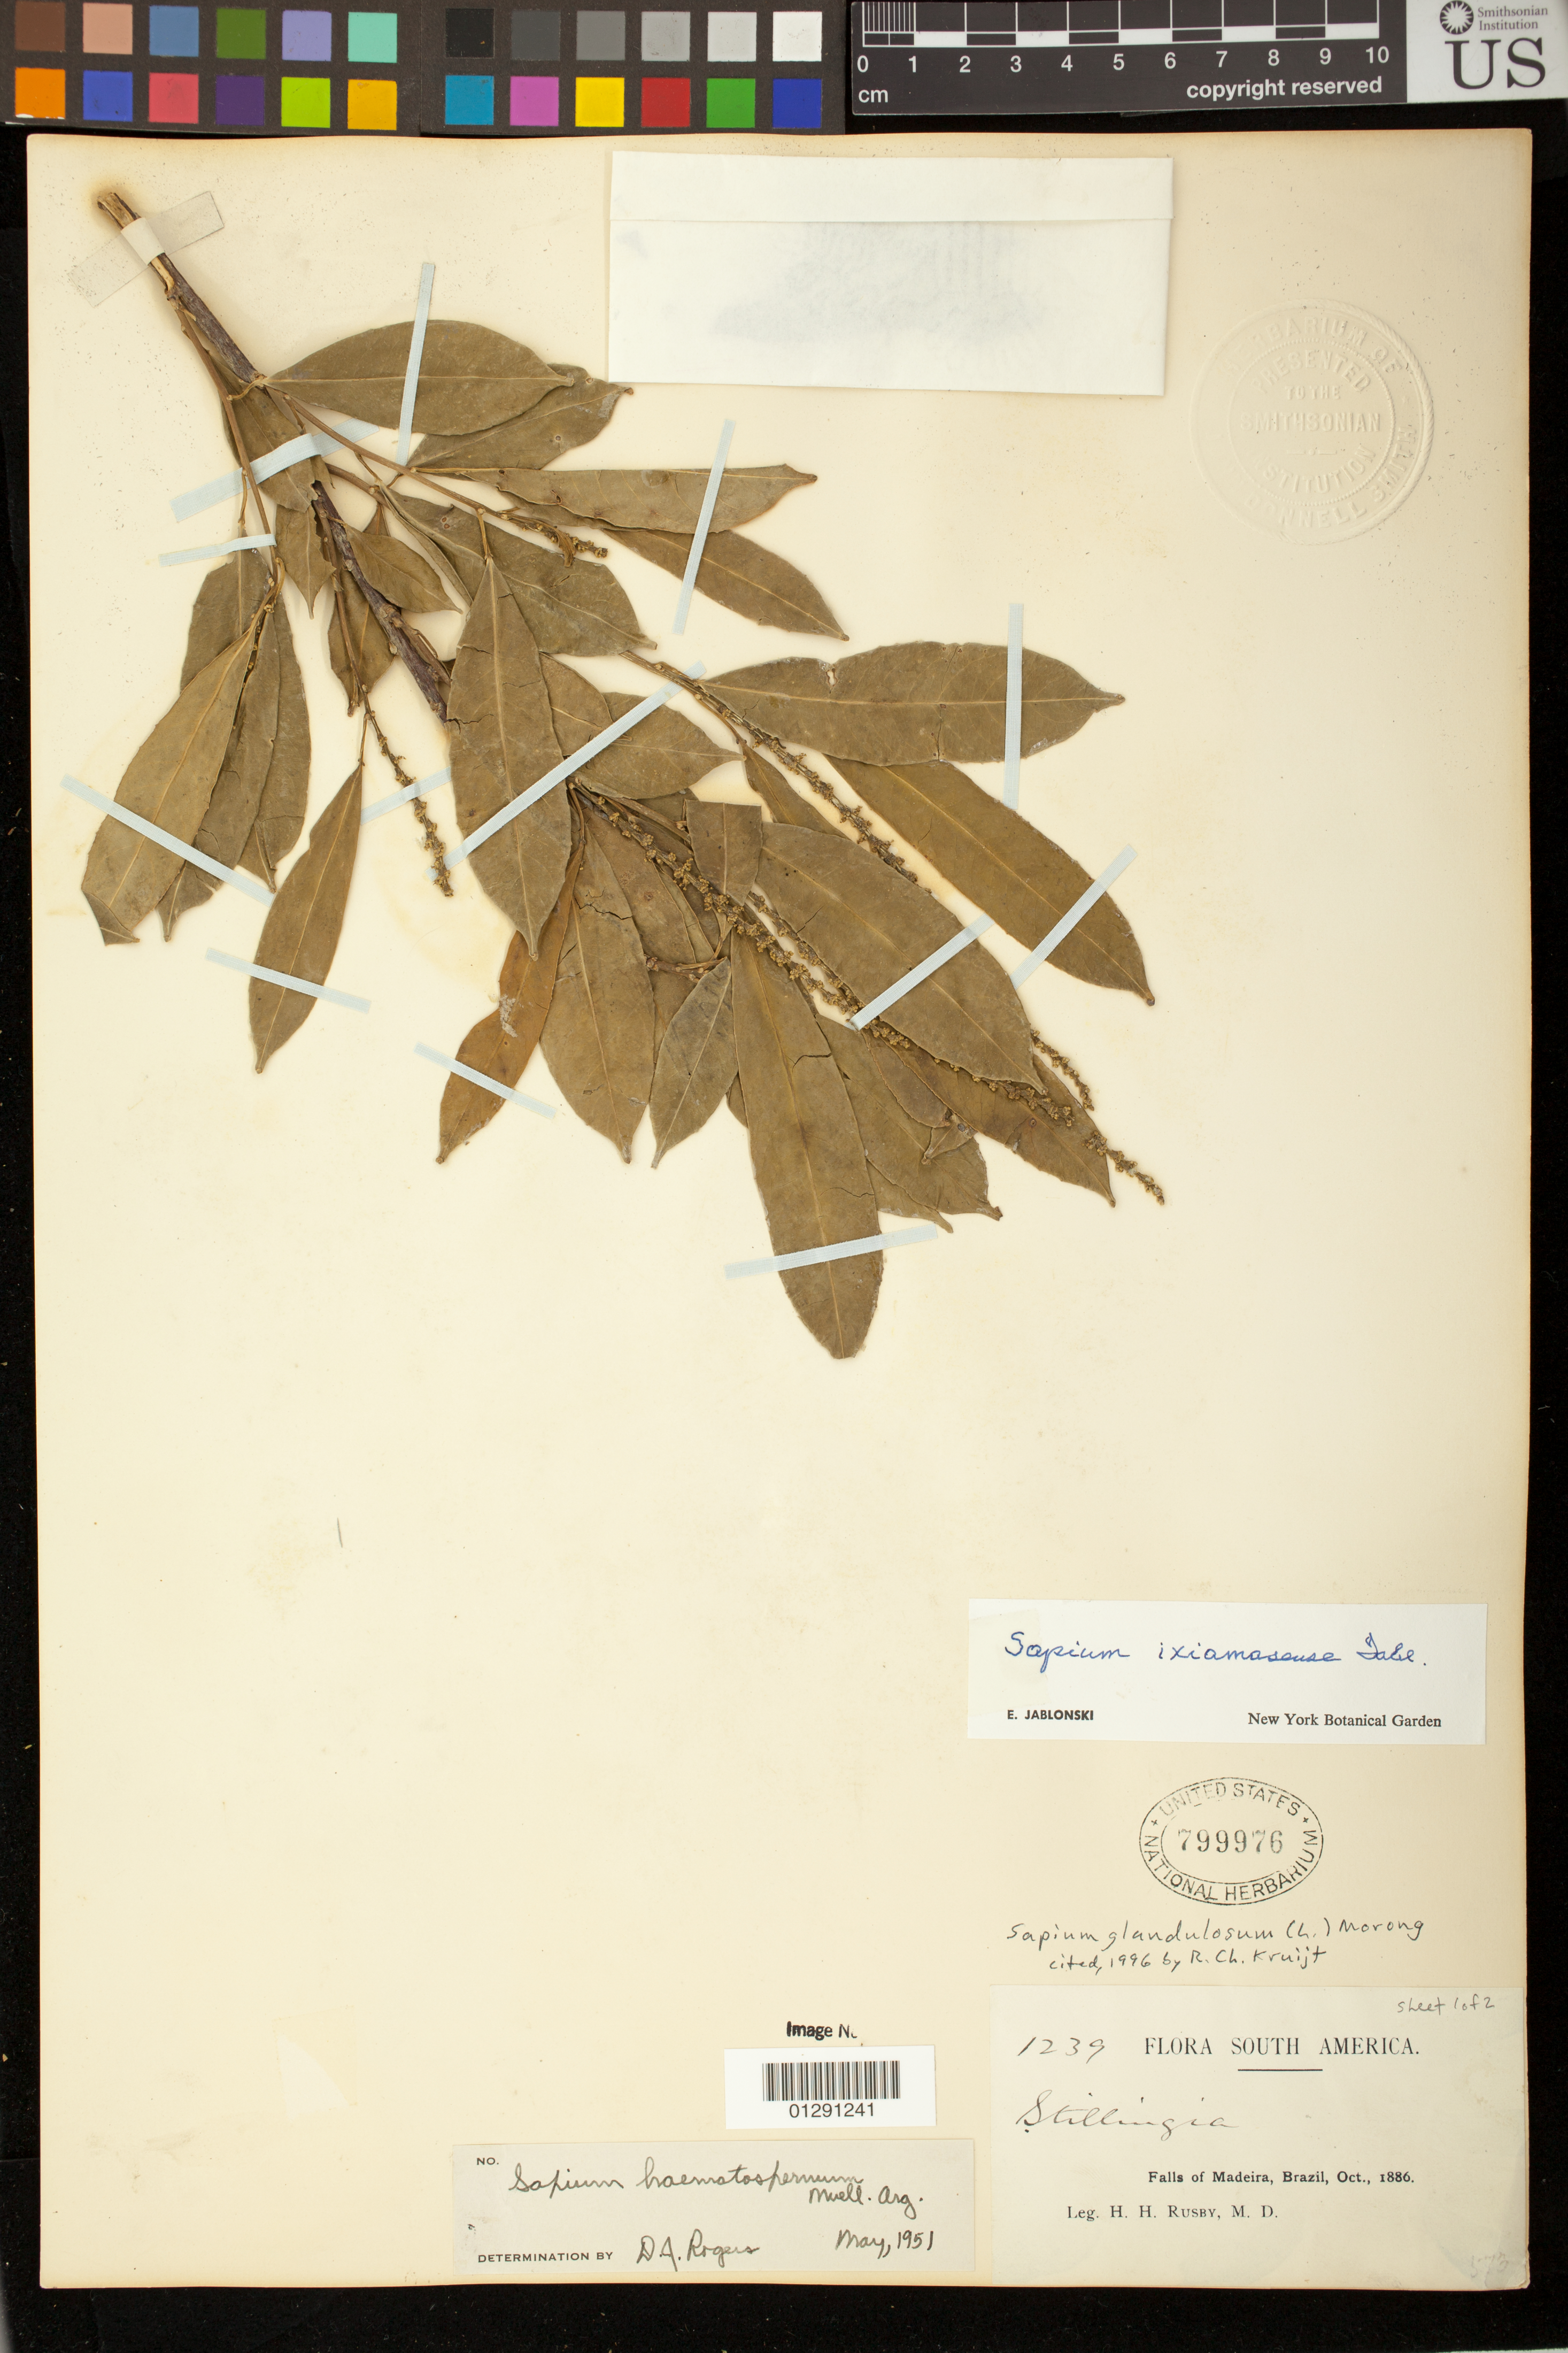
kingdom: Plantae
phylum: Tracheophyta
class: Magnoliopsida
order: Malpighiales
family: Euphorbiaceae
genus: Sapium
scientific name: Sapium glandulatum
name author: (Vell.) Pax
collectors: H. H. Rusby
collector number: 1239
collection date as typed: Oct 1886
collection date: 1886-10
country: Brazil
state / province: Rondônia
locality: Falls of Madeira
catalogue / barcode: US 799976